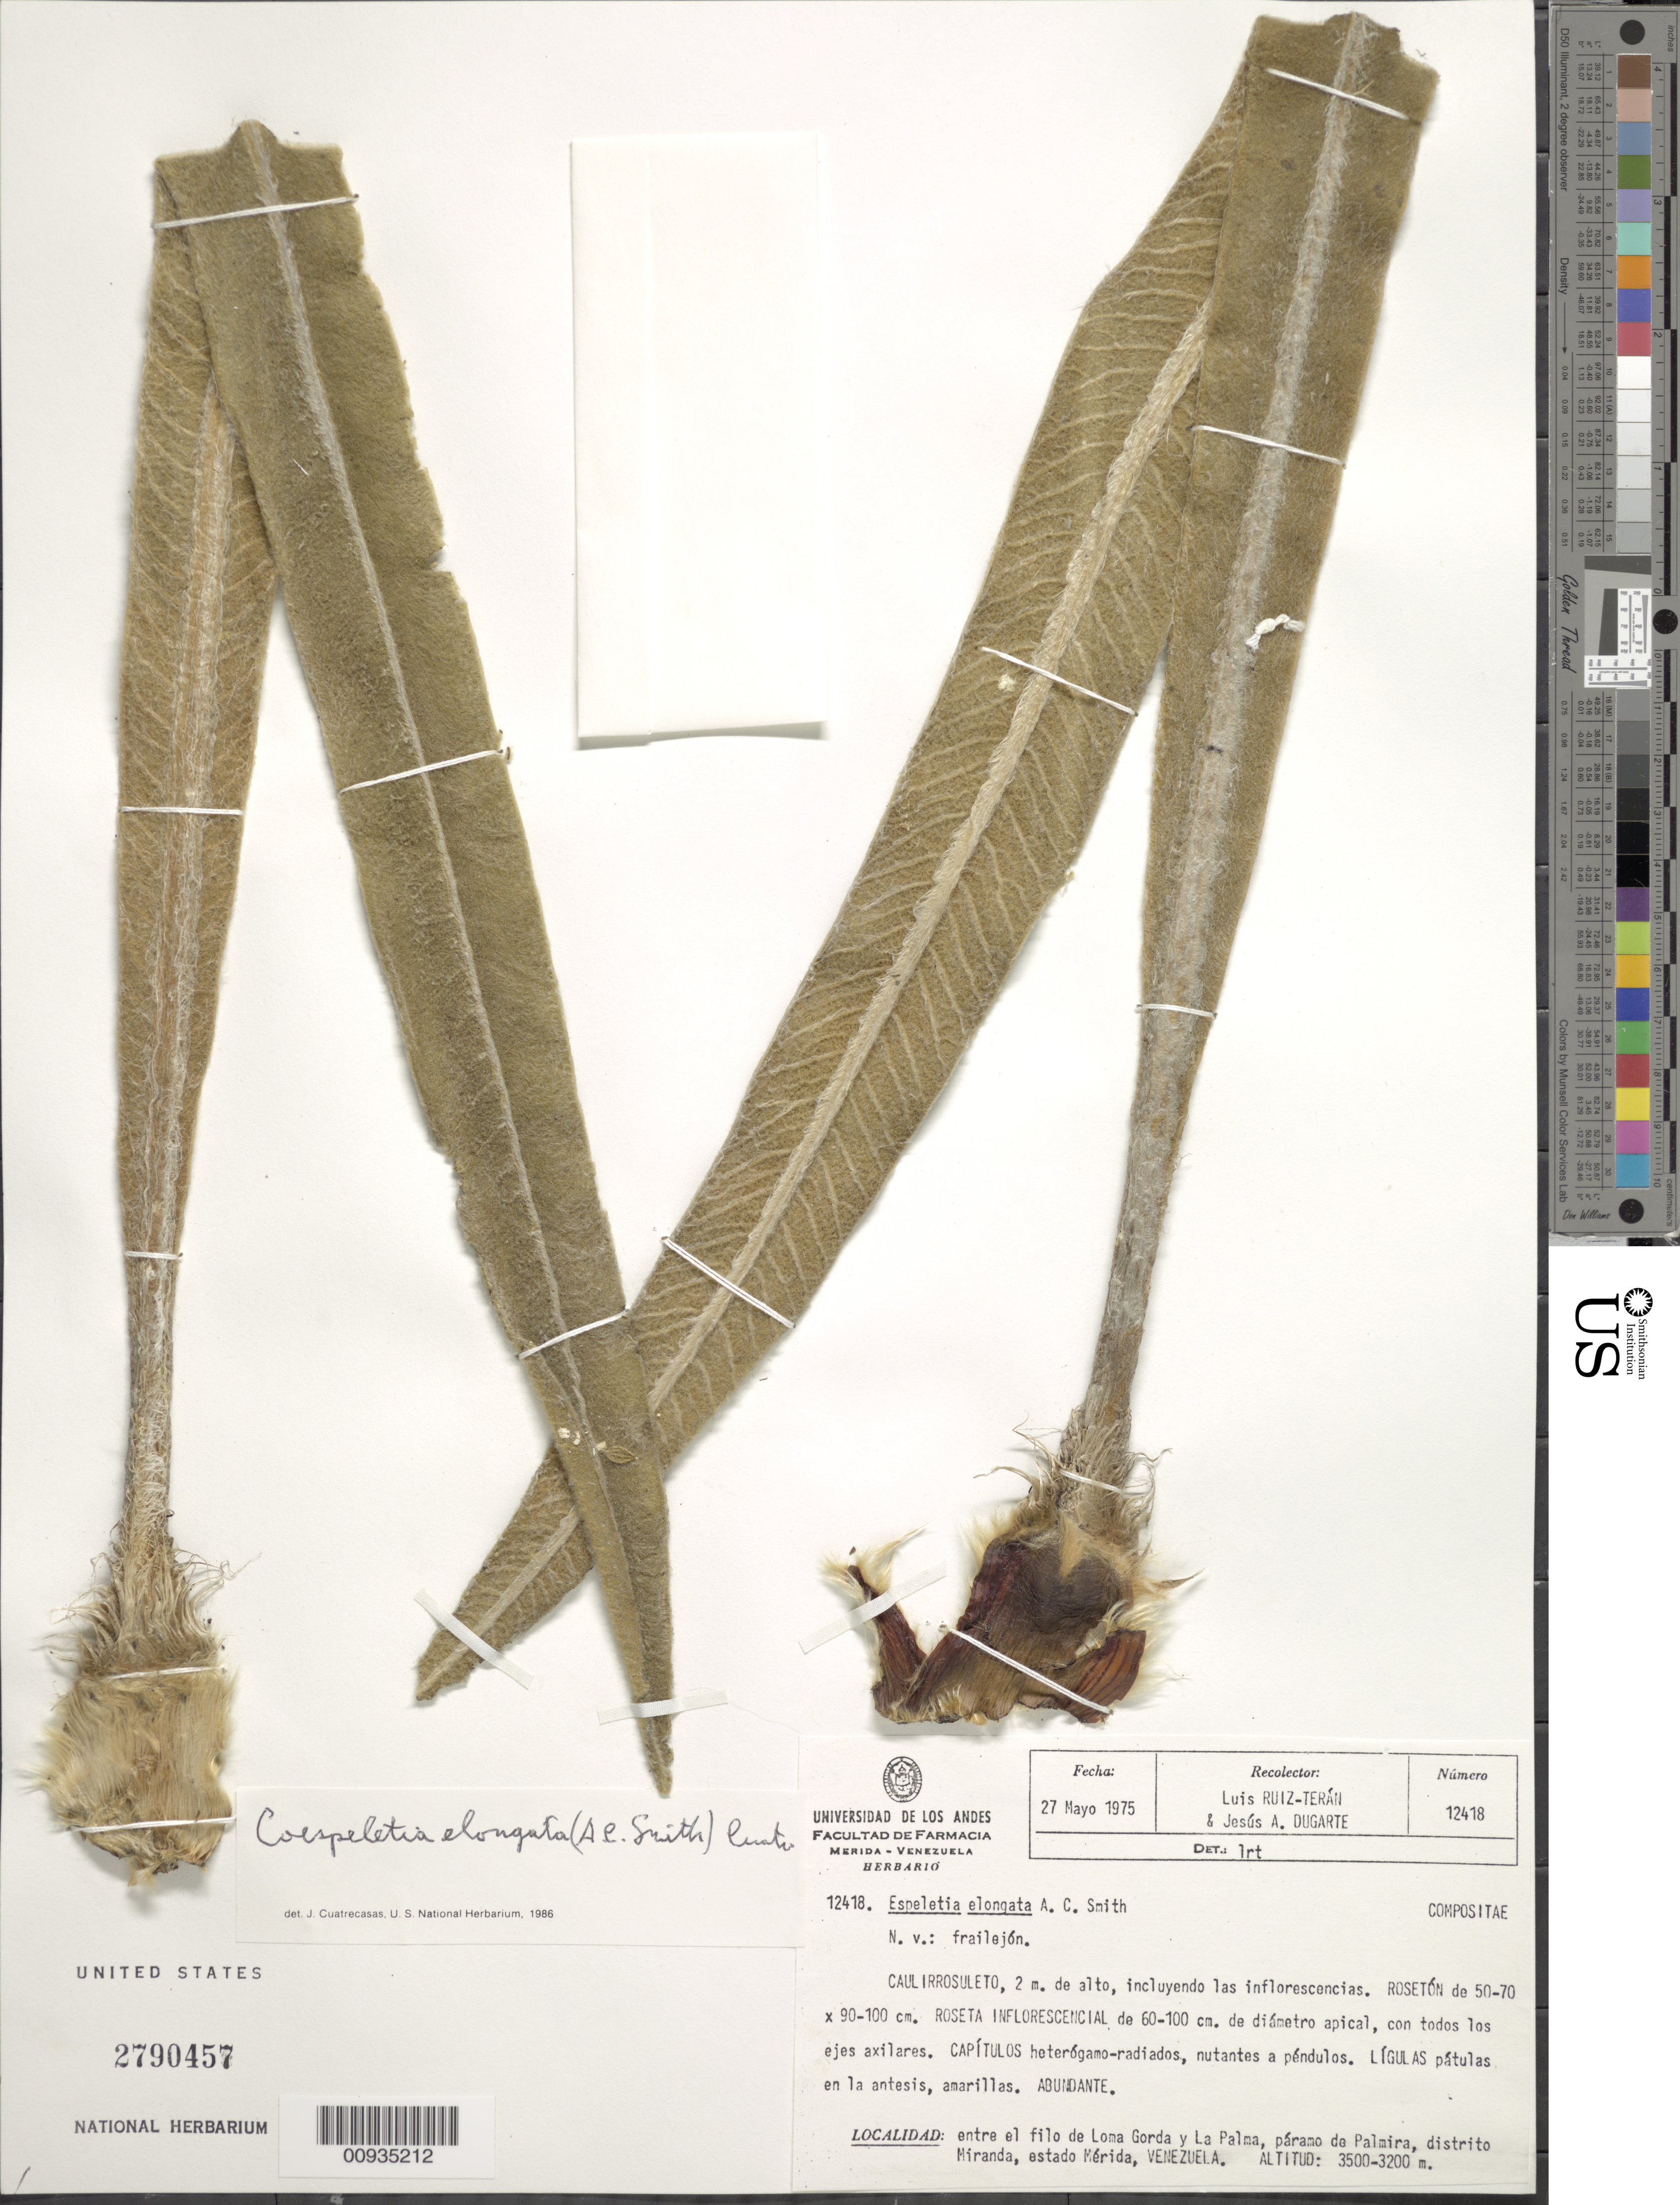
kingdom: Plantae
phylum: Tracheophyta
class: Magnoliopsida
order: Asterales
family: Asteraceae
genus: Coespeletia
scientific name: Coespeletia elongata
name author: (A.C. Sm.) Cuatrec.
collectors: L. E. Ruíz-Terán & J. Dugarte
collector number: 12418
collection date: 1975-05-27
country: Venezuela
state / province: Mérida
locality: Entre el filo de Loma Gorda y La Palma, paramo de Palmira, distrito Miranda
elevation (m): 3200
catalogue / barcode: US 2709457